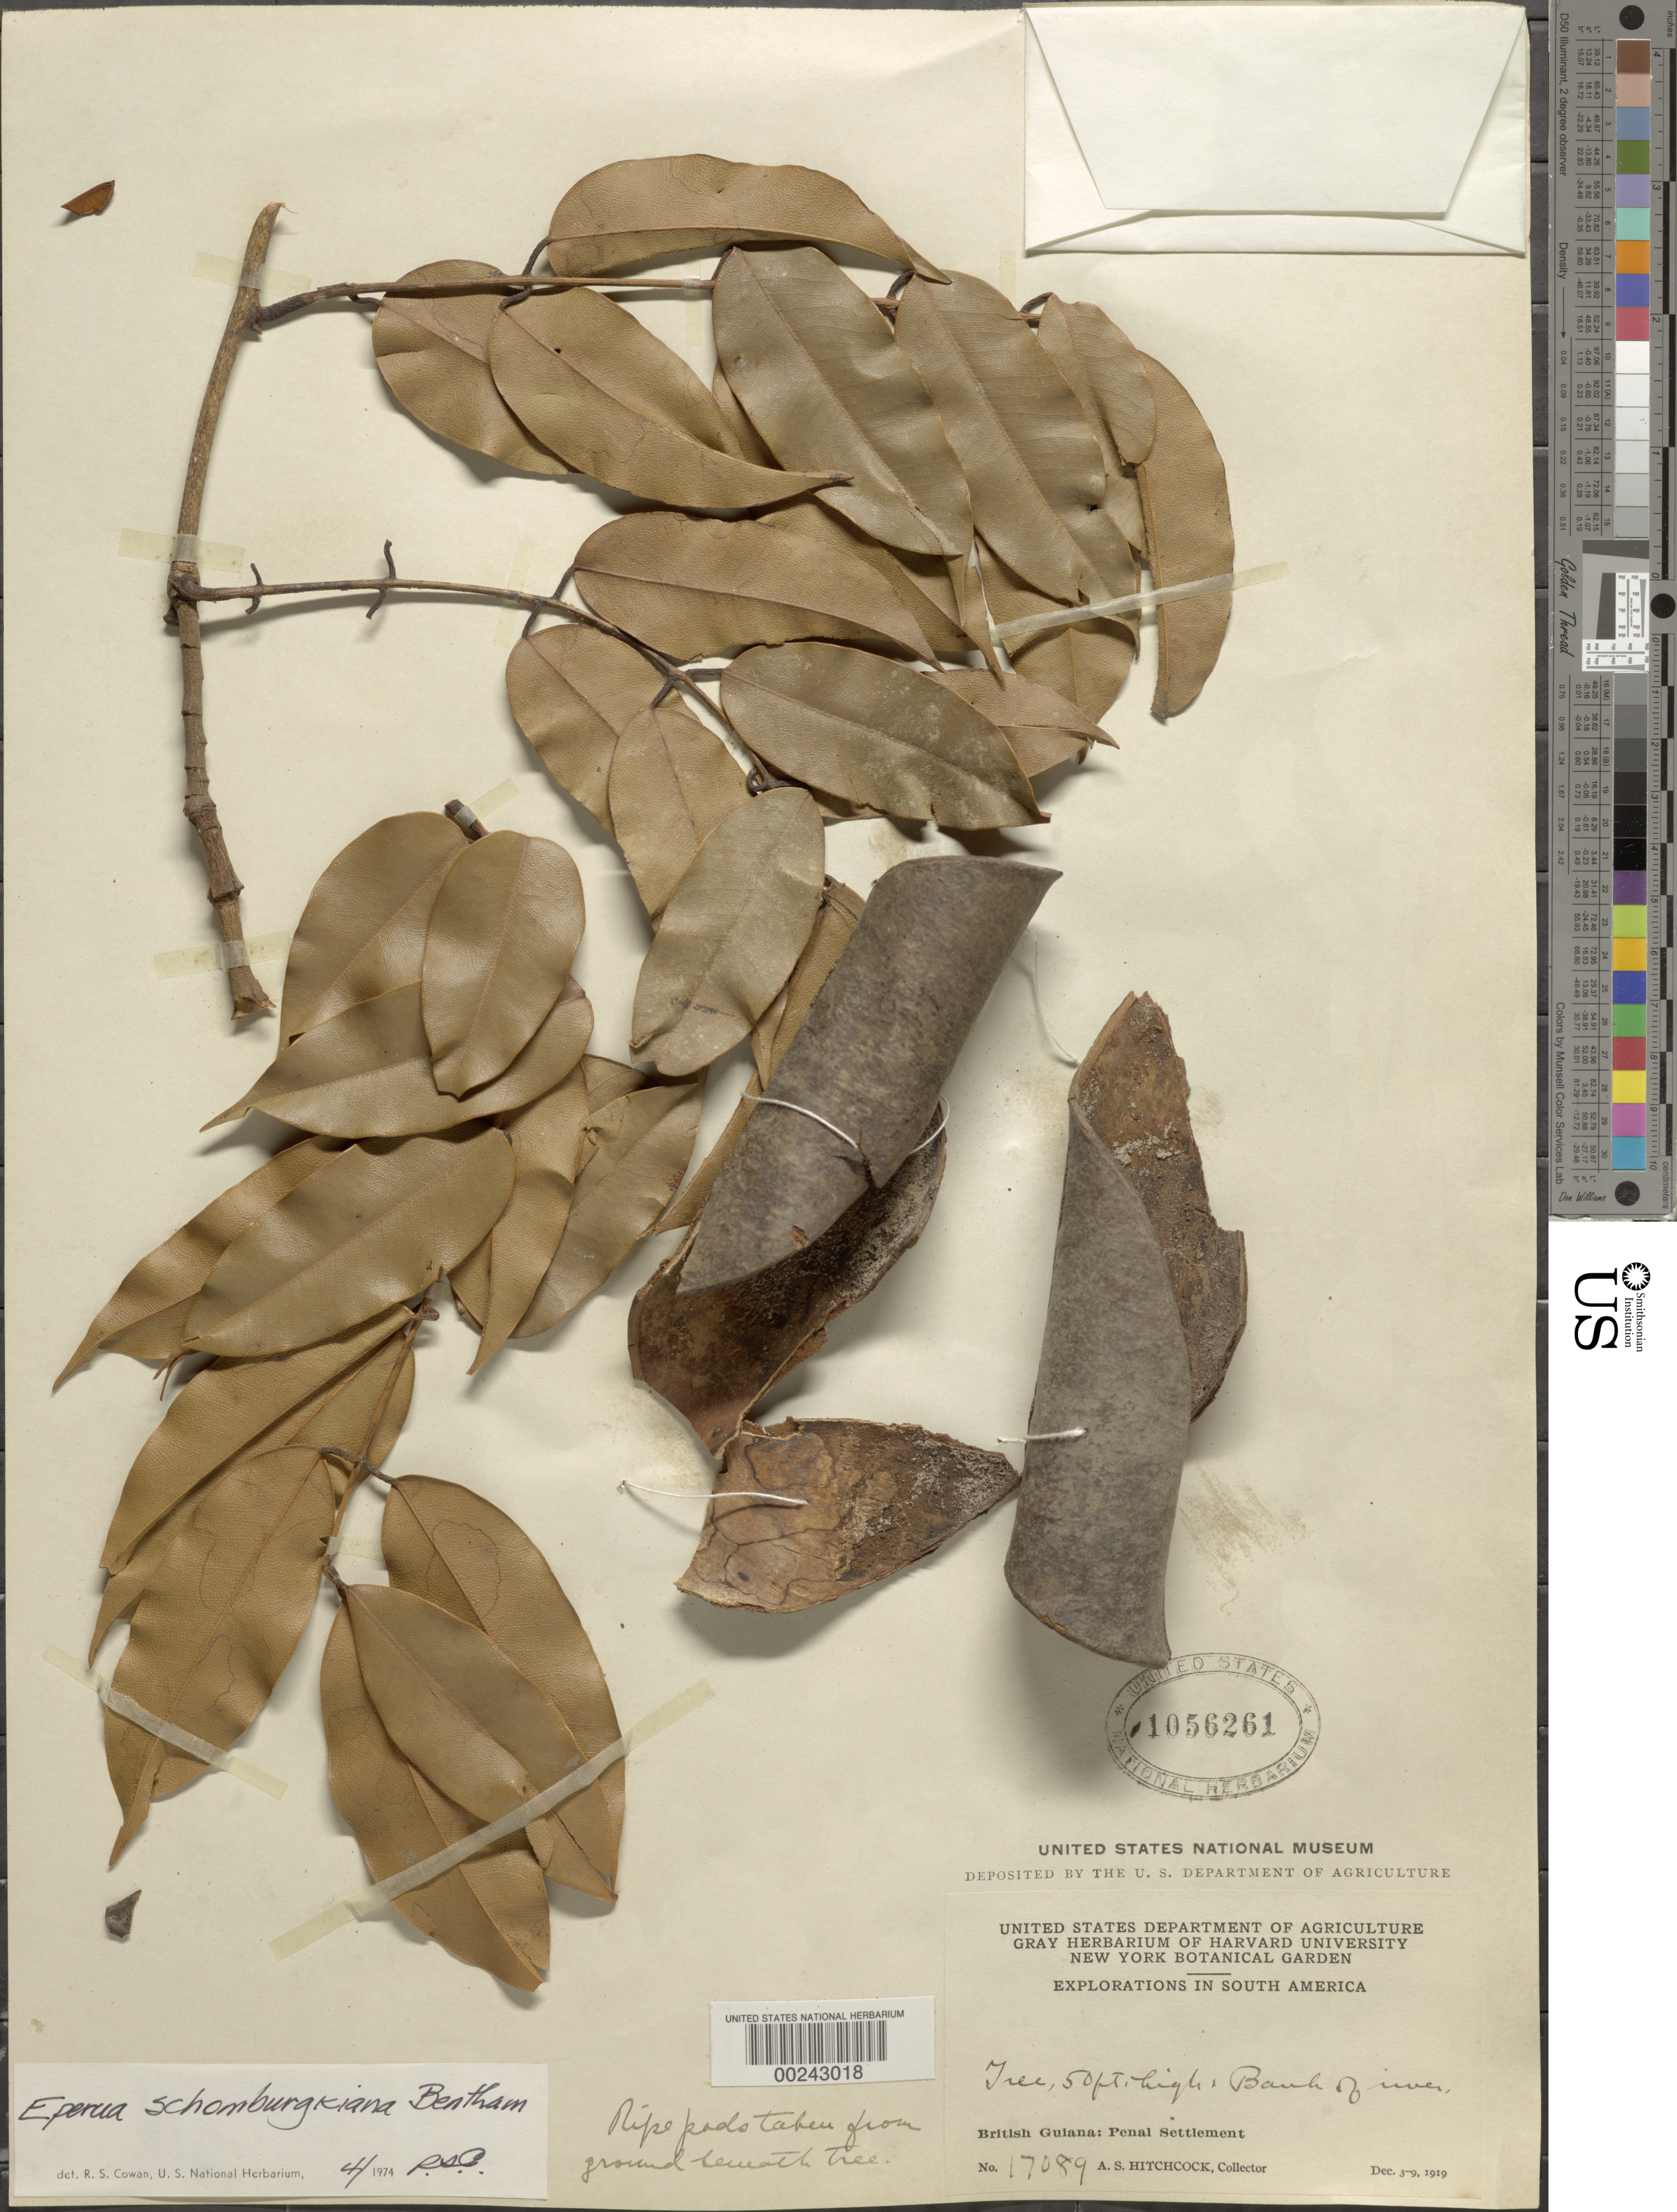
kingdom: Plantae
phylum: Tracheophyta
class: Magnoliopsida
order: Fabales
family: Fabaceae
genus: Eperua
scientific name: Eperua schomburgkiana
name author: Benth.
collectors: A. S. Hitchcock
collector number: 17089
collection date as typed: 05 Dec 1919 to 09 Dec 1919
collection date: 1919-12-05/1919-12-09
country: Guyana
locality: Penal settlement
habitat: River bank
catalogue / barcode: US 1056261